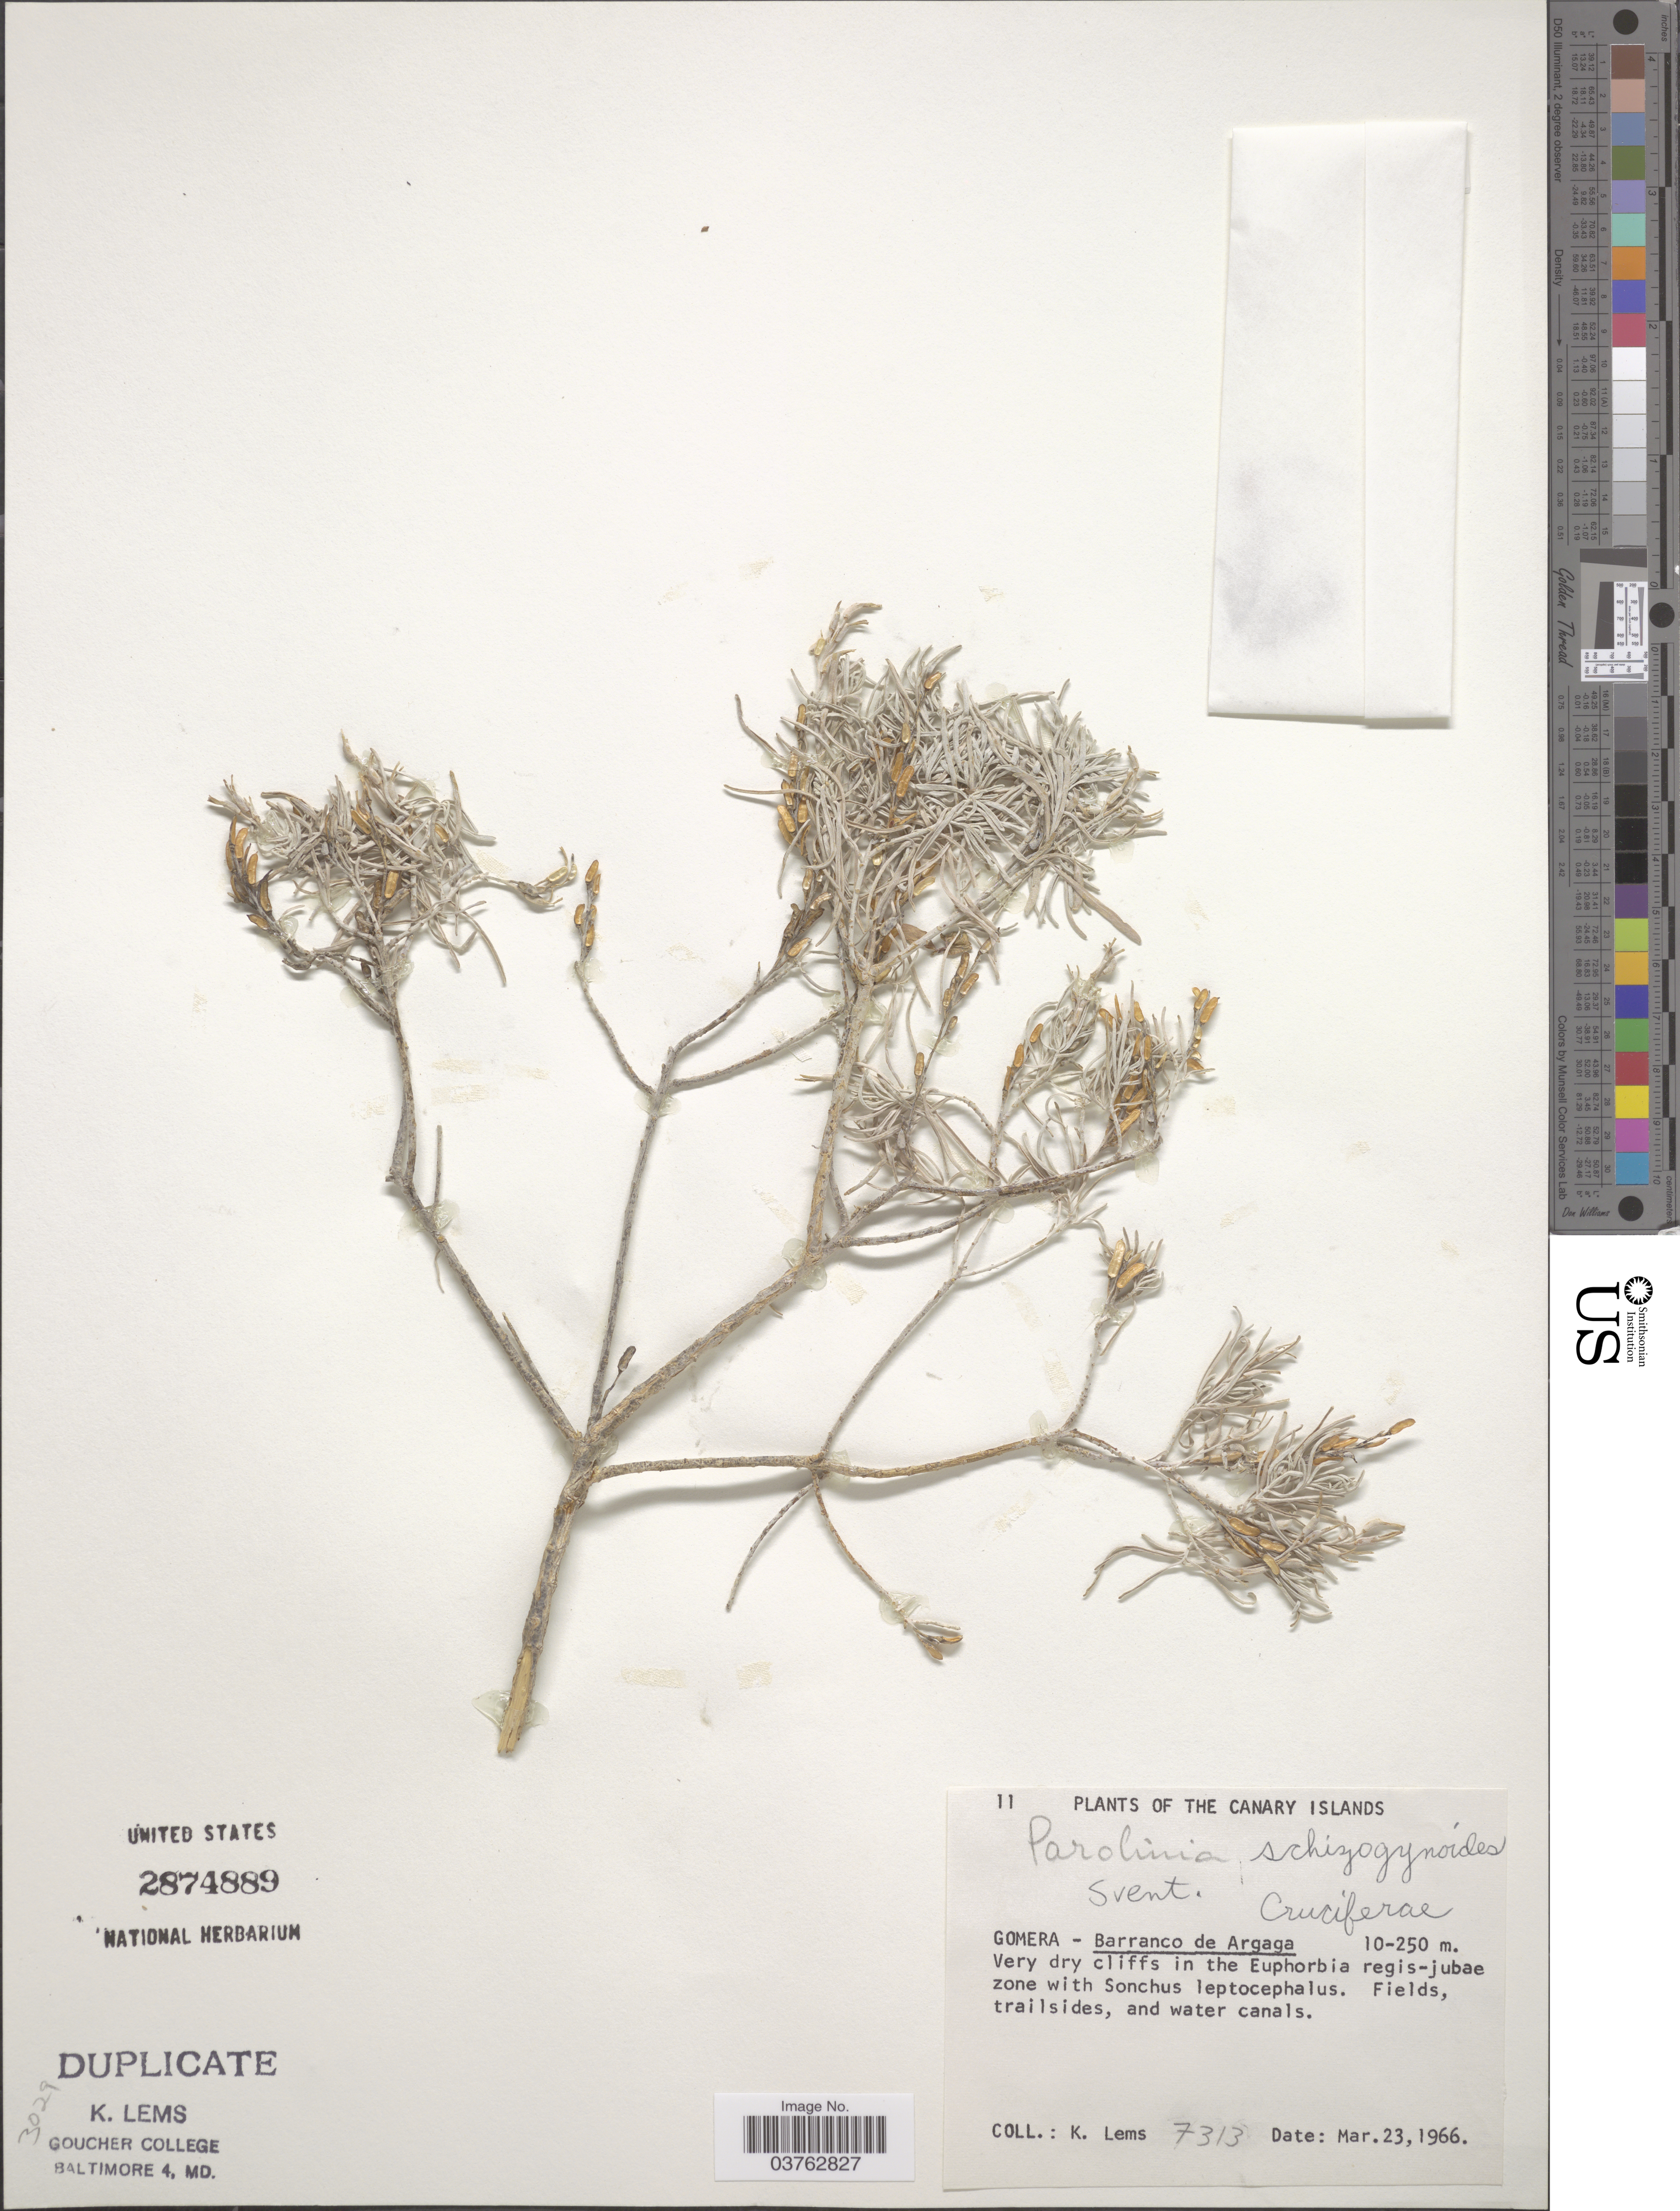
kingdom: Plantae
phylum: Tracheophyta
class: Magnoliopsida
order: Brassicales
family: Brassicaceae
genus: Parolinia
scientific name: Parolinia schizogynoides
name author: Svent.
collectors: K. Lems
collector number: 7313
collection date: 1966-03-23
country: Spain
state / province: Canarias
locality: Gomera - Barranco de Argaga.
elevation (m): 10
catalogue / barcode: US 2874889